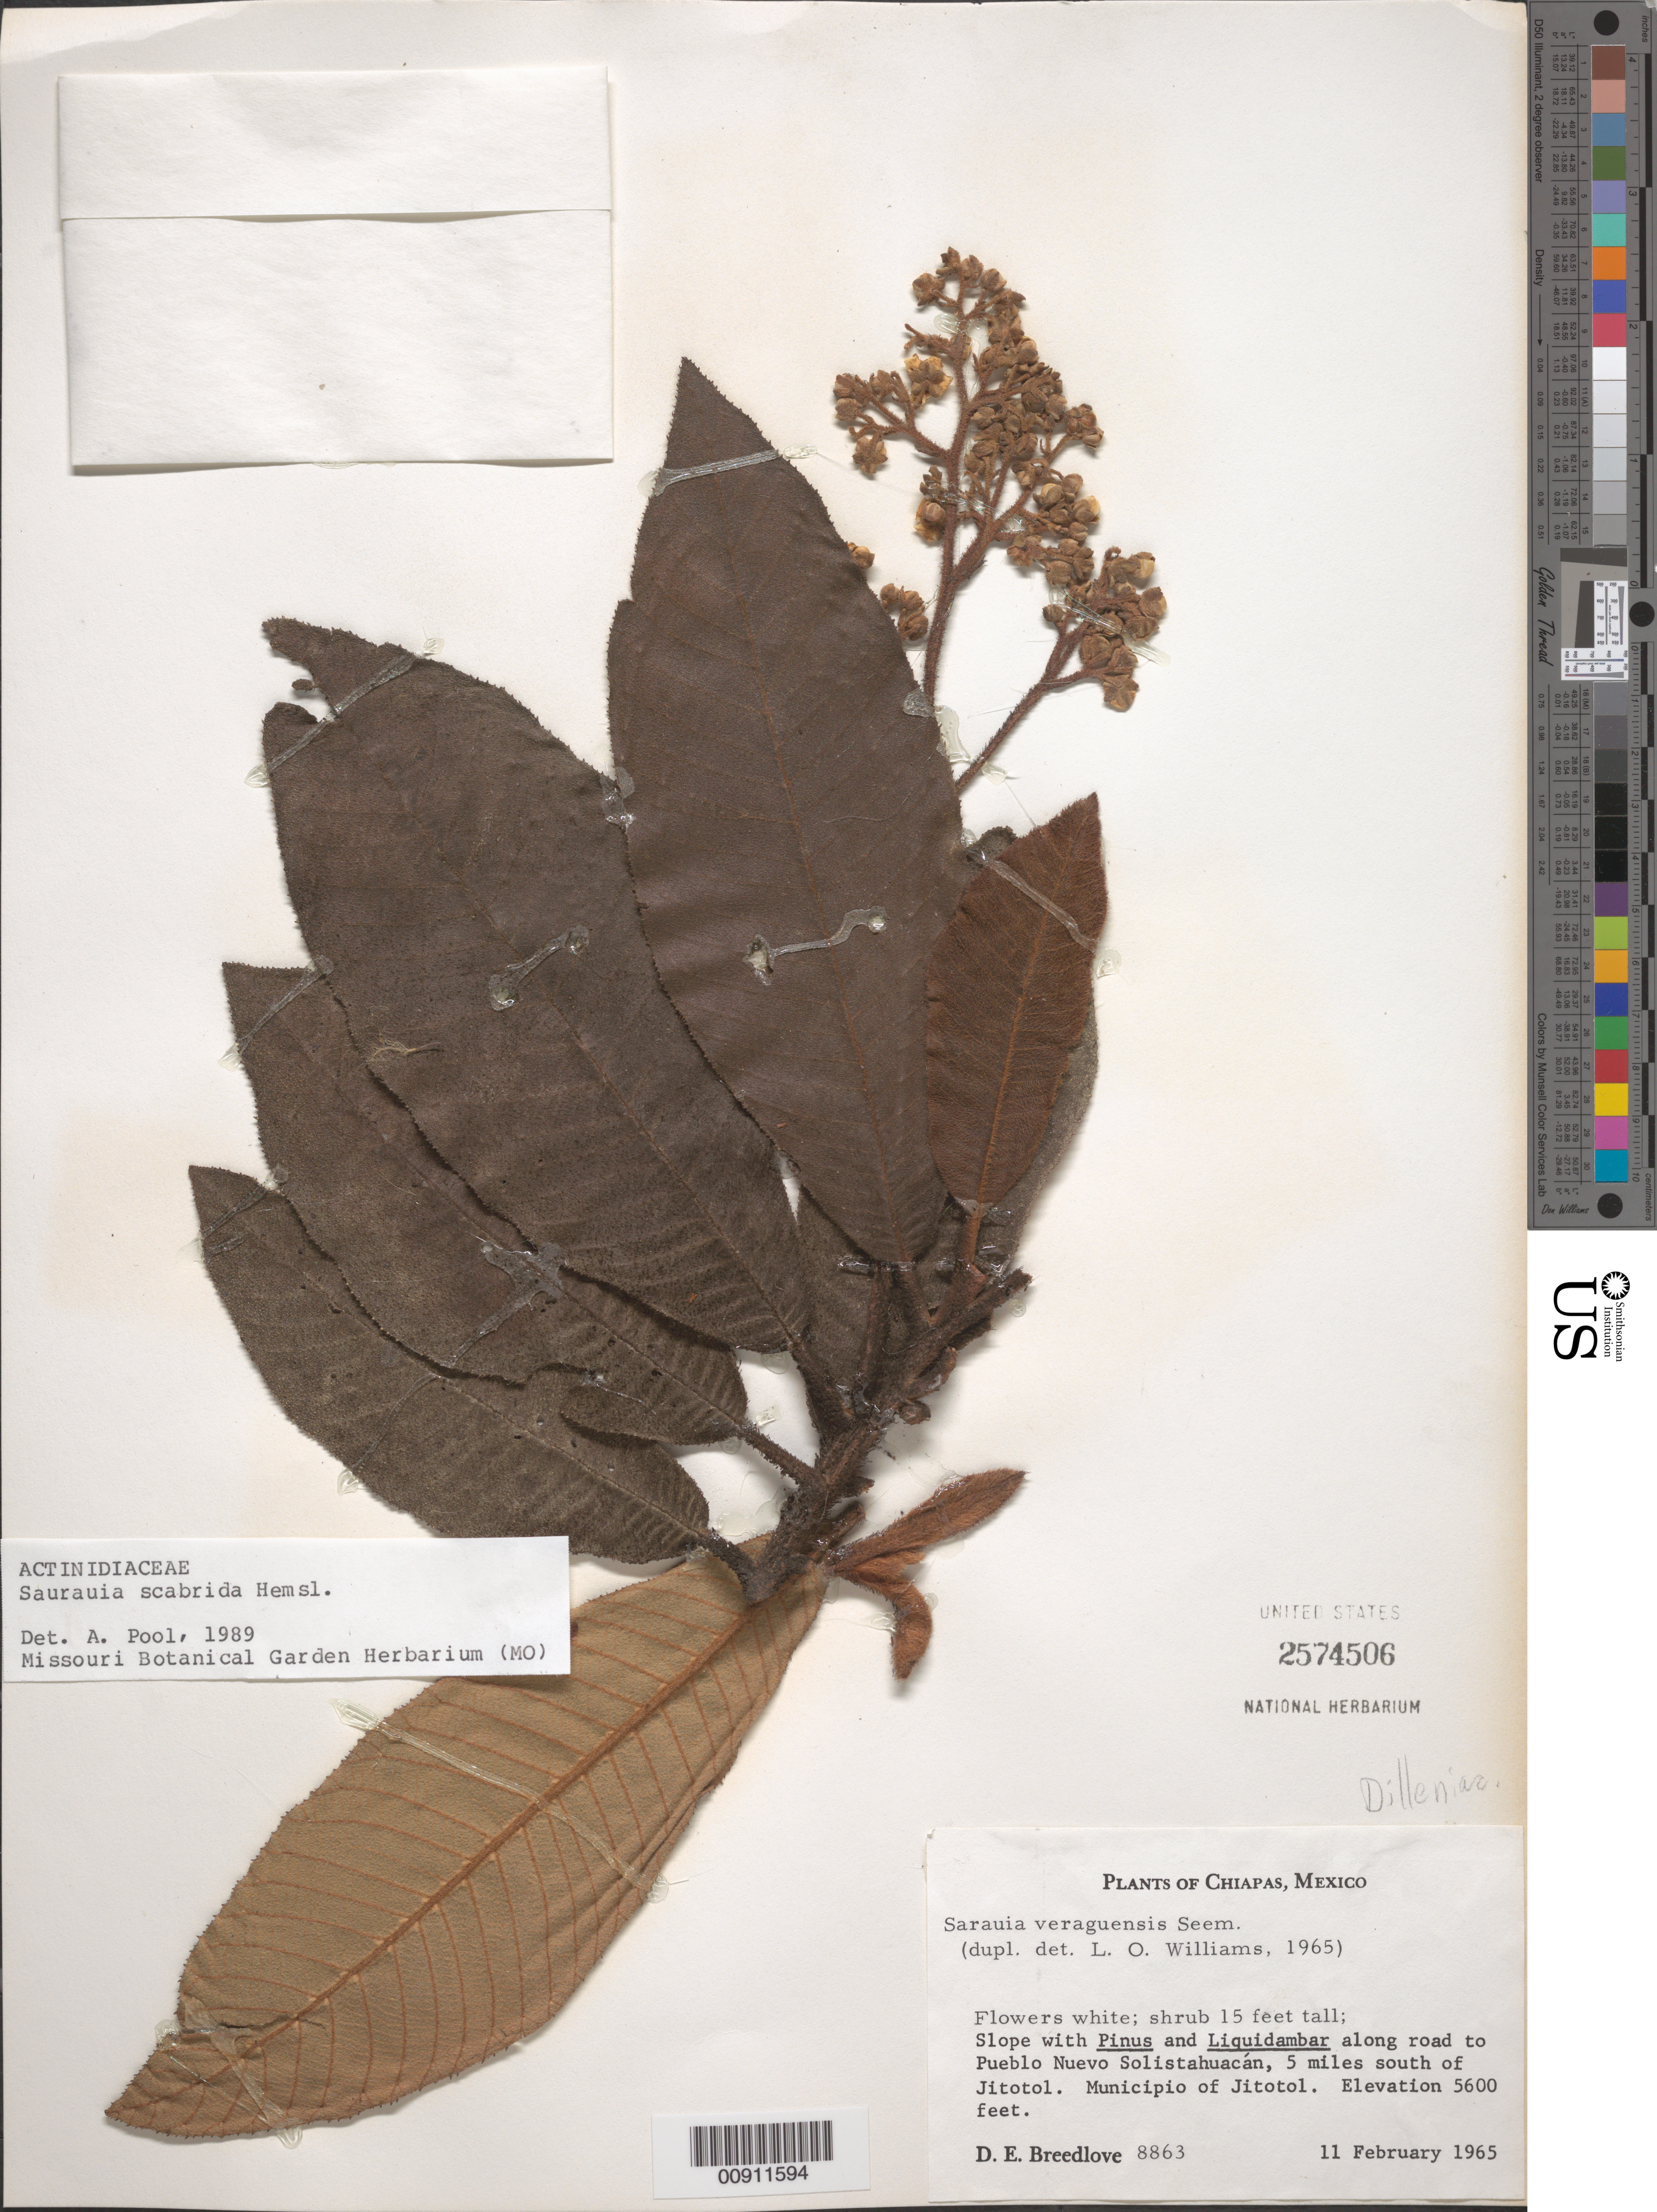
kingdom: Plantae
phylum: Tracheophyta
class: Magnoliopsida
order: Ericales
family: Actinidiaceae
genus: Saurauia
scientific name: Saurauia scabrida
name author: Hemsl.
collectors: D. E. Breedlove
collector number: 8863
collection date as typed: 11 Feb 1965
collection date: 1965-02-11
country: Mexico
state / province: Chiapas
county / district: Jitotol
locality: Along road to Pueblo Nuevo Solistahuacán, 5 miles south of Jitotol. Municipio of Jitotol, Chiapas.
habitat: Slope with Pinus and Liquidambar along road.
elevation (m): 1707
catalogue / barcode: US 2574506